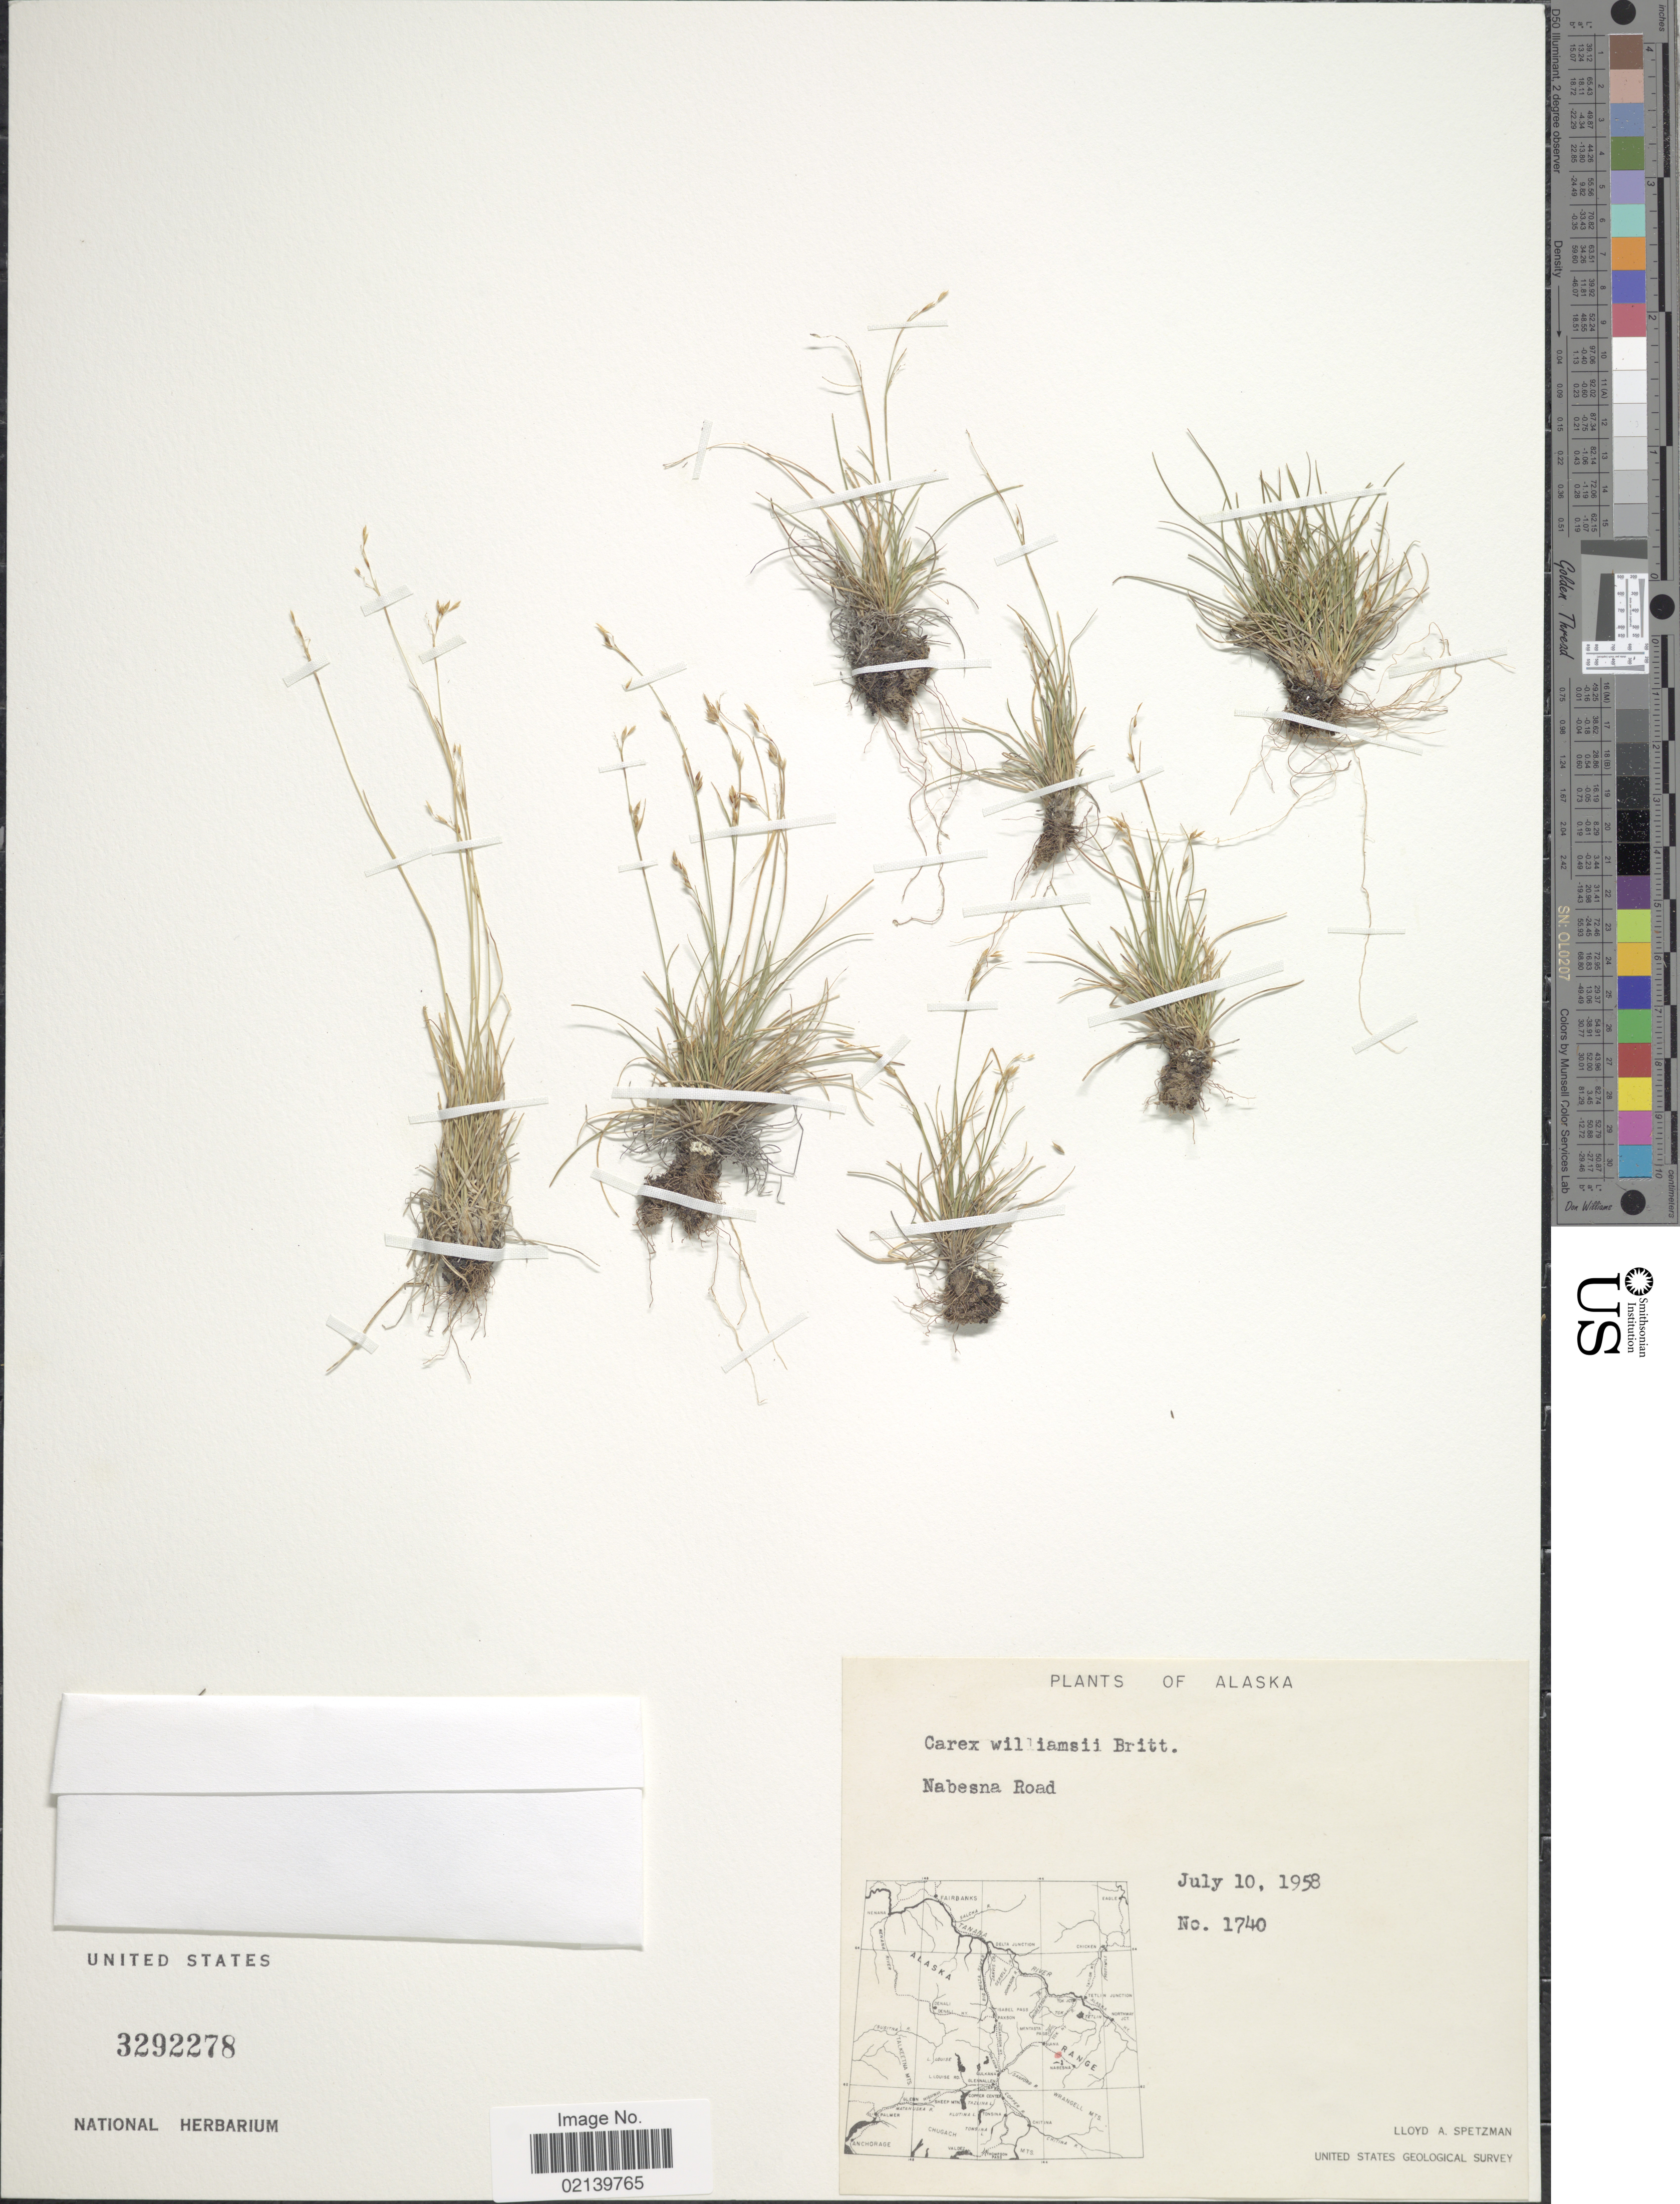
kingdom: Plantae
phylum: Tracheophyta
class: Liliopsida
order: Poales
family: Cyperaceae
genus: Carex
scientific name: Carex williamsii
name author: Britton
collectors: L. Spetzman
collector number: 1740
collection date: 1958-07-10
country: United States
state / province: Alaska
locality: Alaska, Nabesna Road.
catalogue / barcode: US 3292278